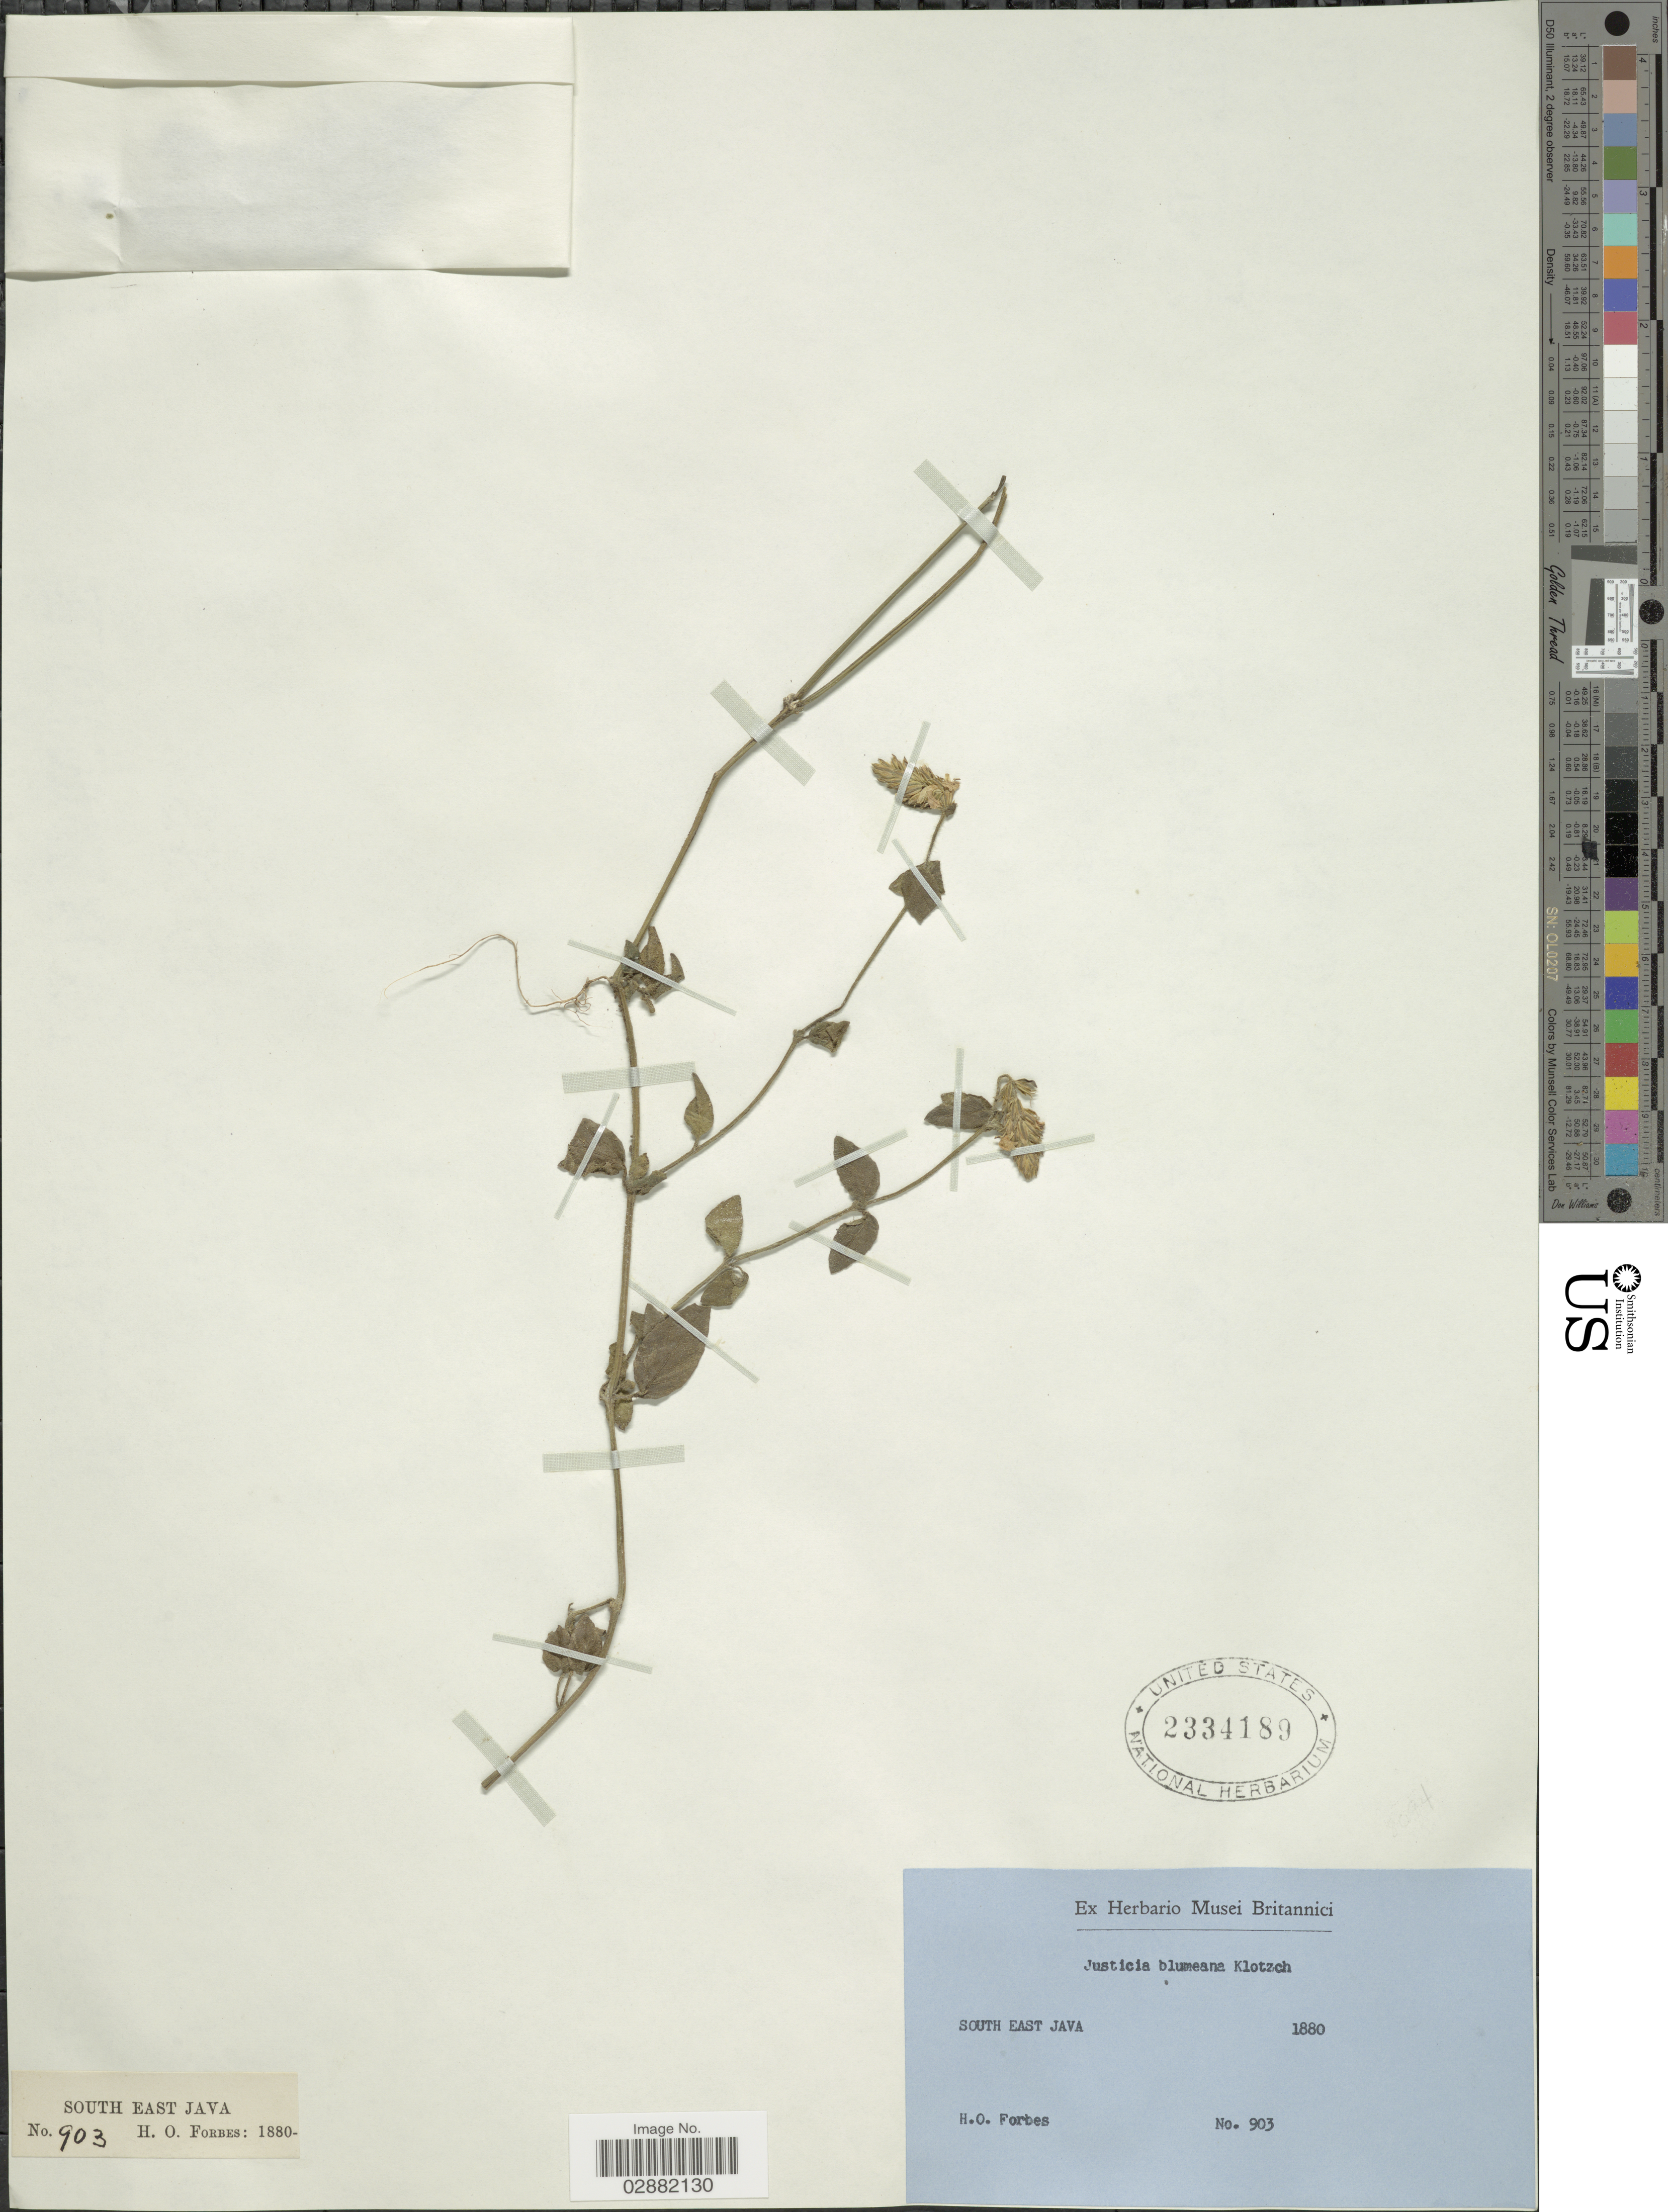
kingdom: Plantae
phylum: Tracheophyta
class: Magnoliopsida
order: Lamiales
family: Acanthaceae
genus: Justicia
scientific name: Justicia blumeana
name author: Klotzsch ex Nees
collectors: H. O. Forbes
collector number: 903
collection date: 1880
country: Indonesia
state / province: Java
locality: South East Java.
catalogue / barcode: US 2334189